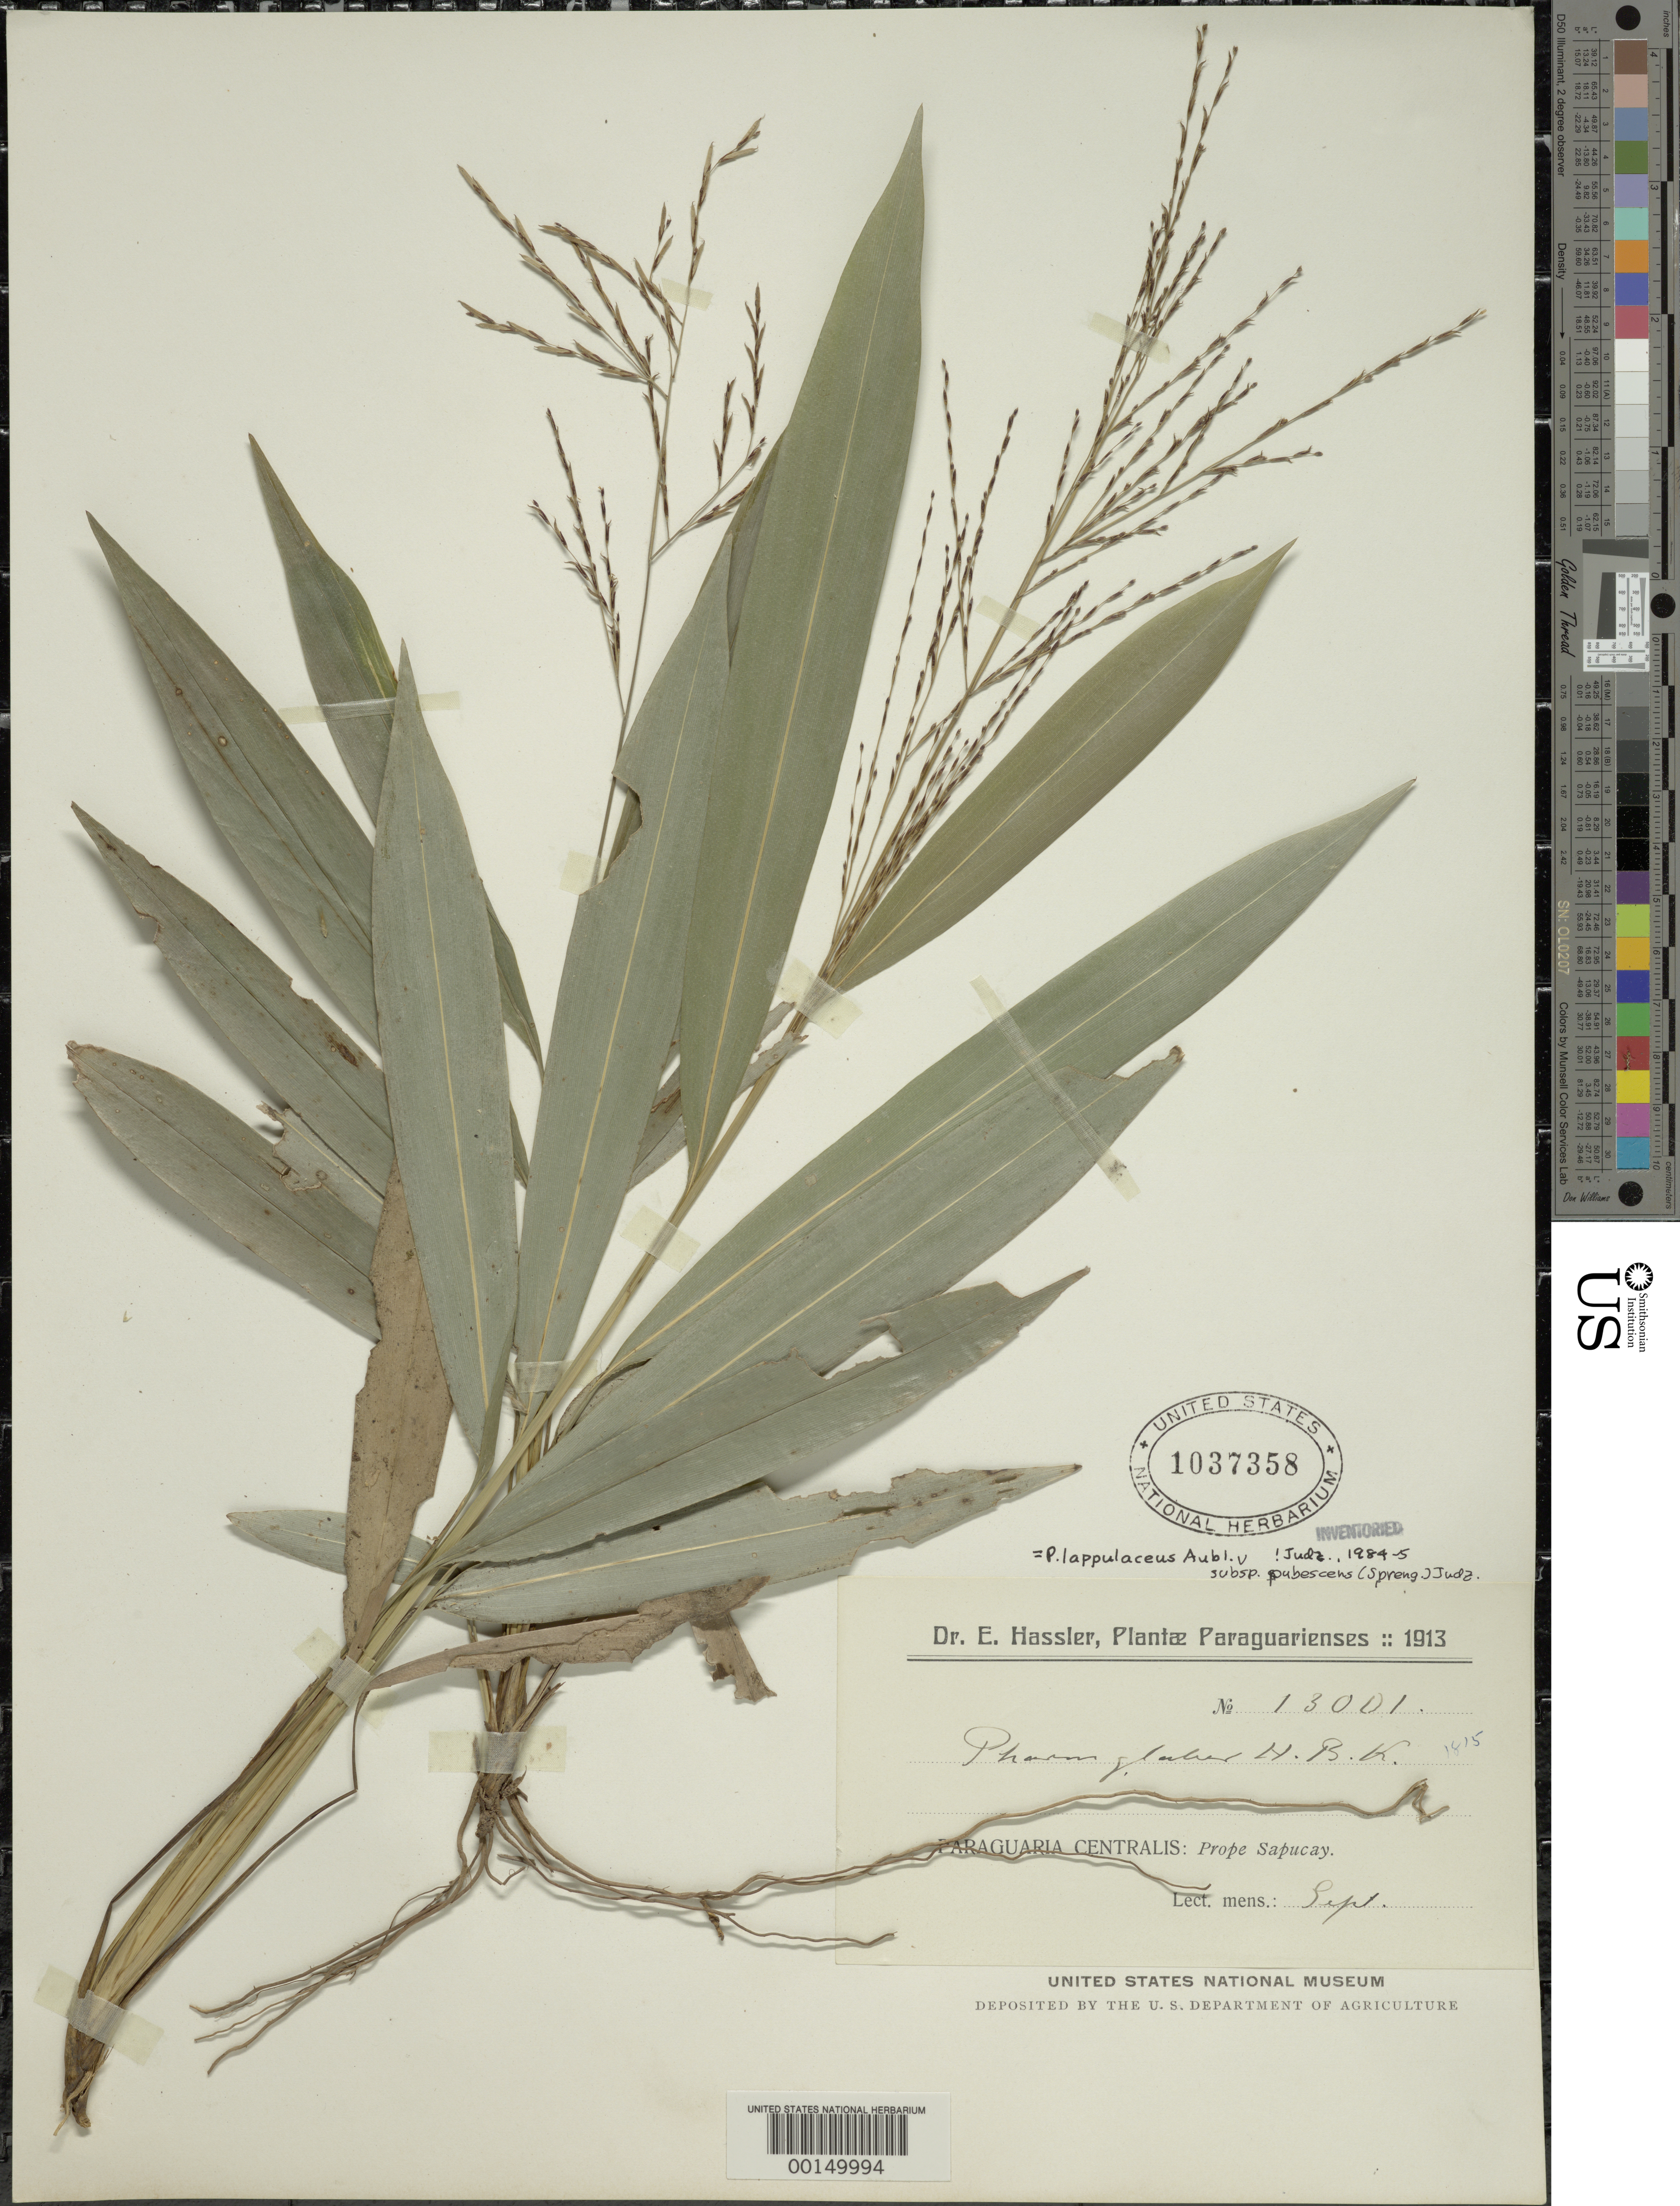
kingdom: Plantae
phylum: Tracheophyta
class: Liliopsida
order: Poales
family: Poaceae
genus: Pharus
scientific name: Pharus lappulaceus subsp. pubescens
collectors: E. Hassler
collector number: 13001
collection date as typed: Sep 1913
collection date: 1913-09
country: Paraguay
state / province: Central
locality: Sapuray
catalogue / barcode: US 1037358